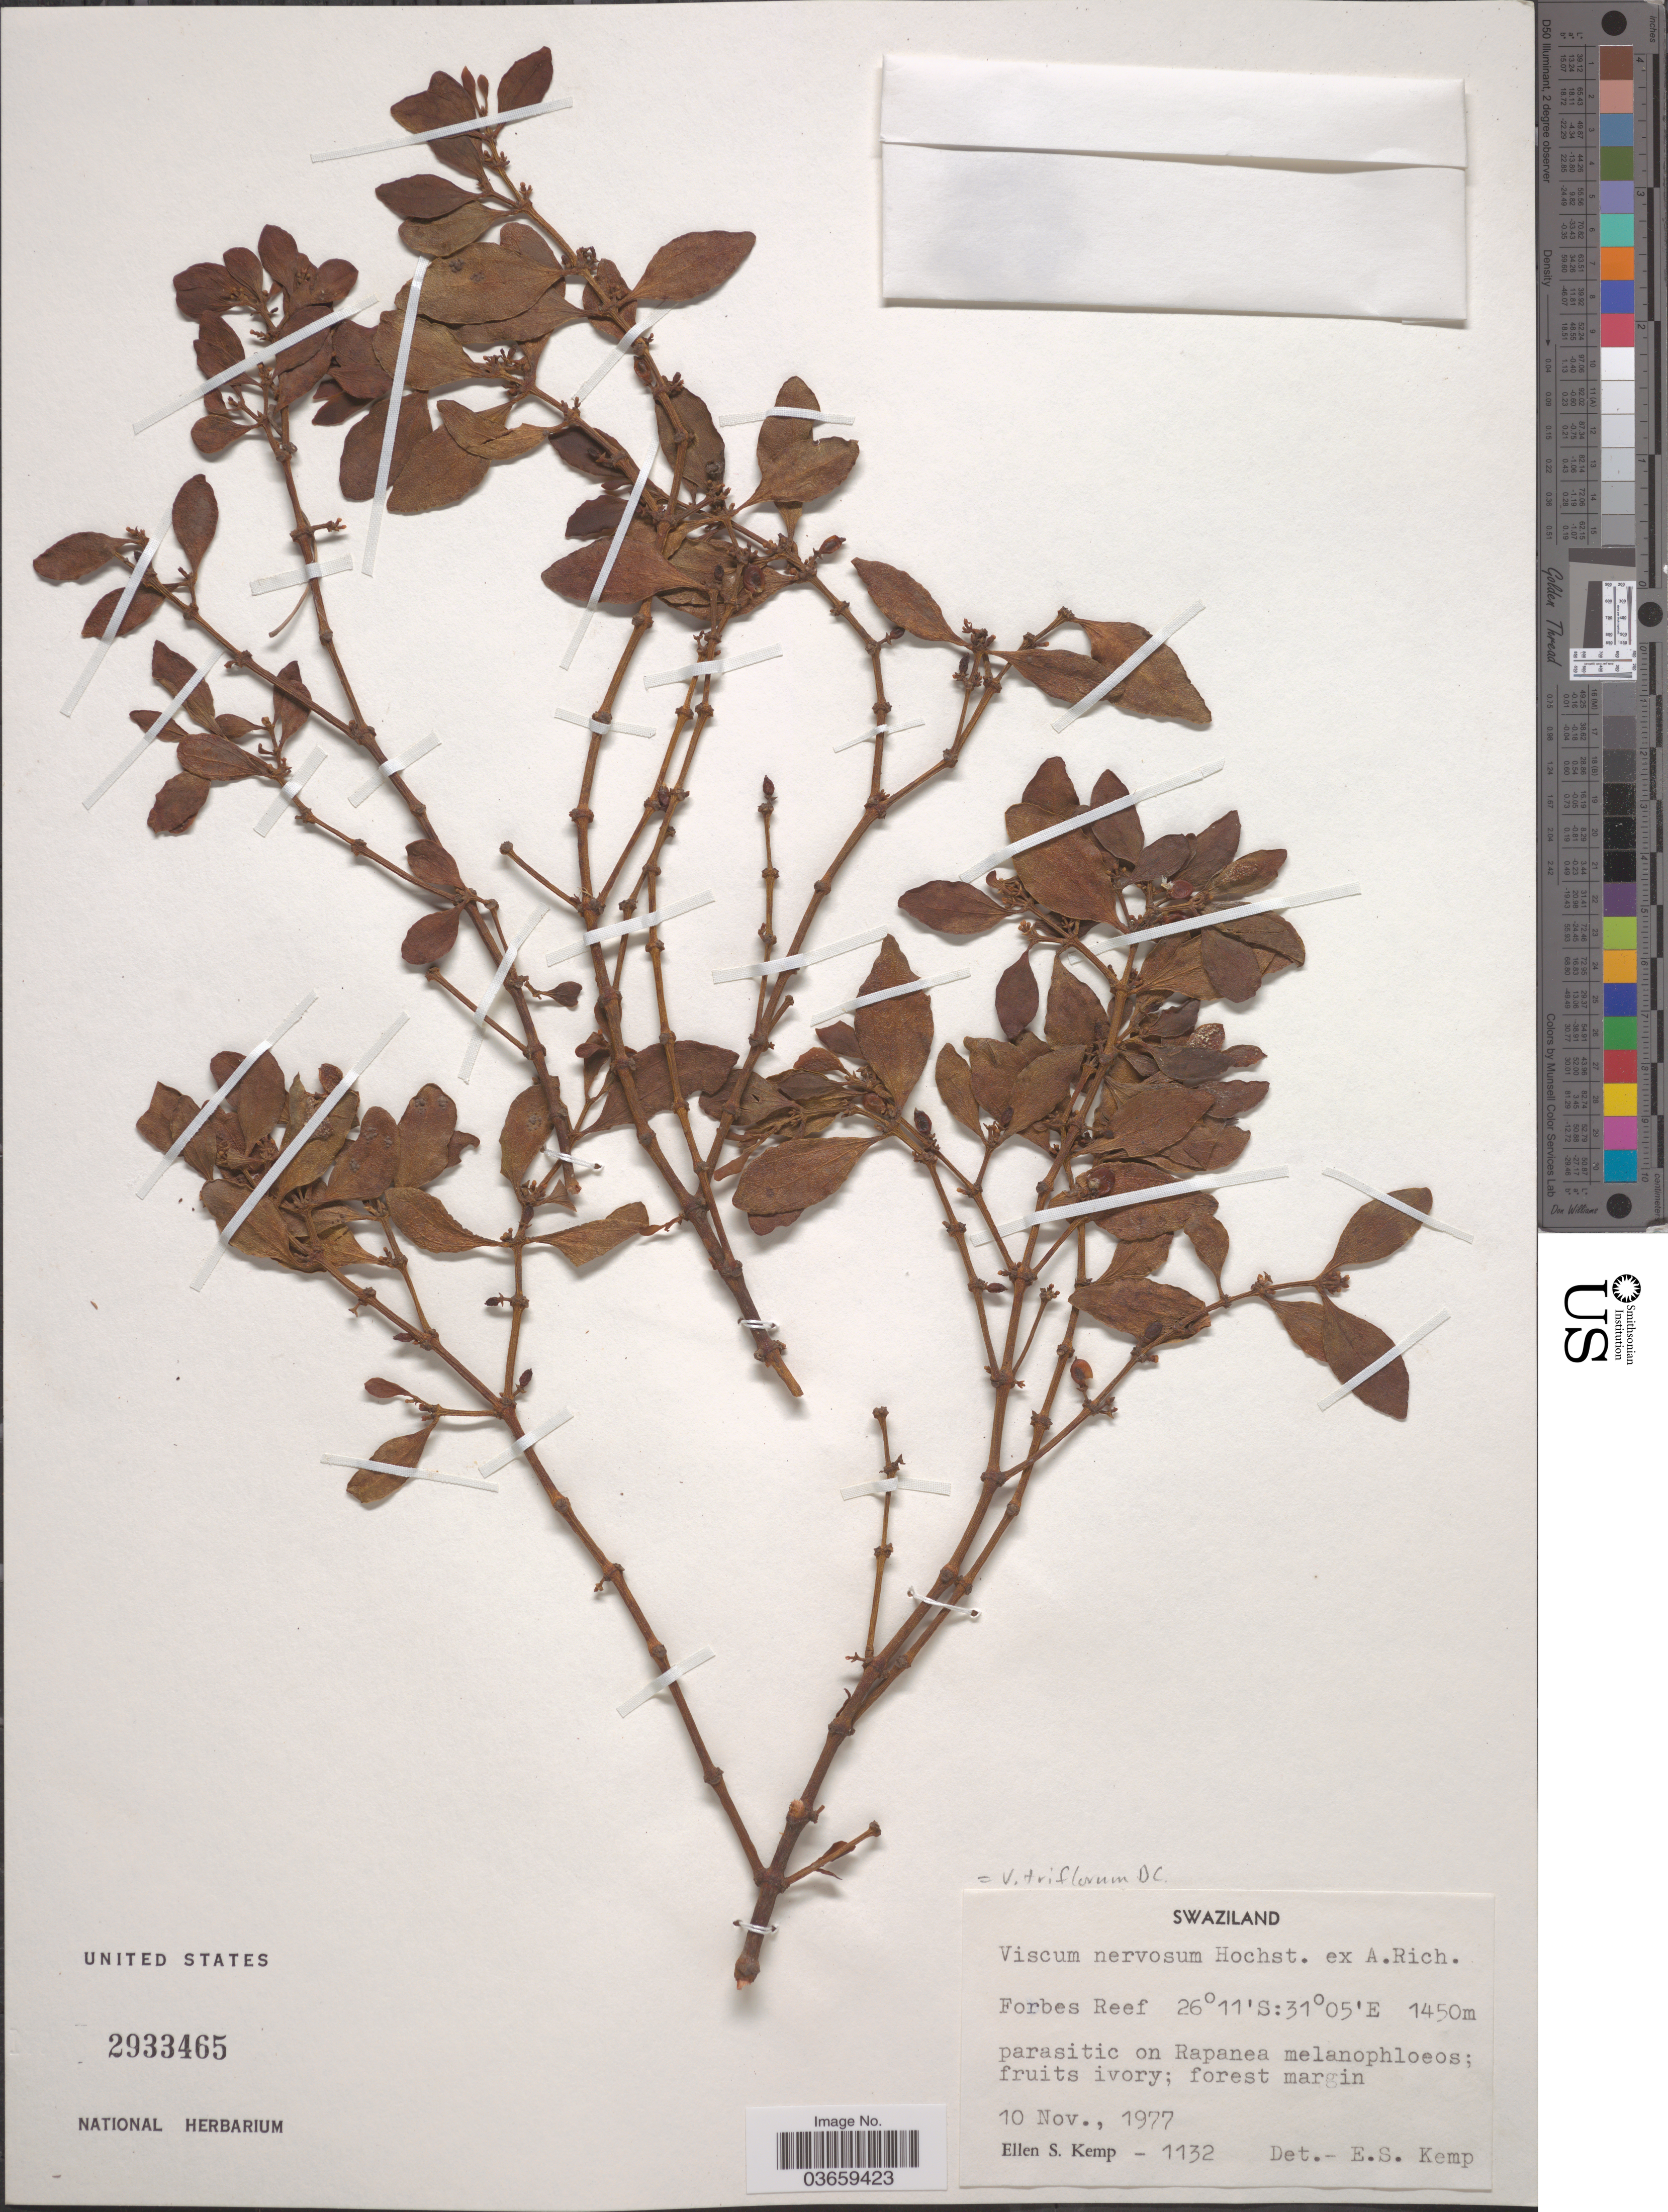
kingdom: Plantae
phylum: Tracheophyta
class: Magnoliopsida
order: Santalales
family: Viscaceae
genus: Viscum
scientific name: Viscum triflorum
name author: DC.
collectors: E. S. Kemp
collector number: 1132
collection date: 1977-11-10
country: Eswatini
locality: Forbes Reef.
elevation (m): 1450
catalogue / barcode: US 2933465